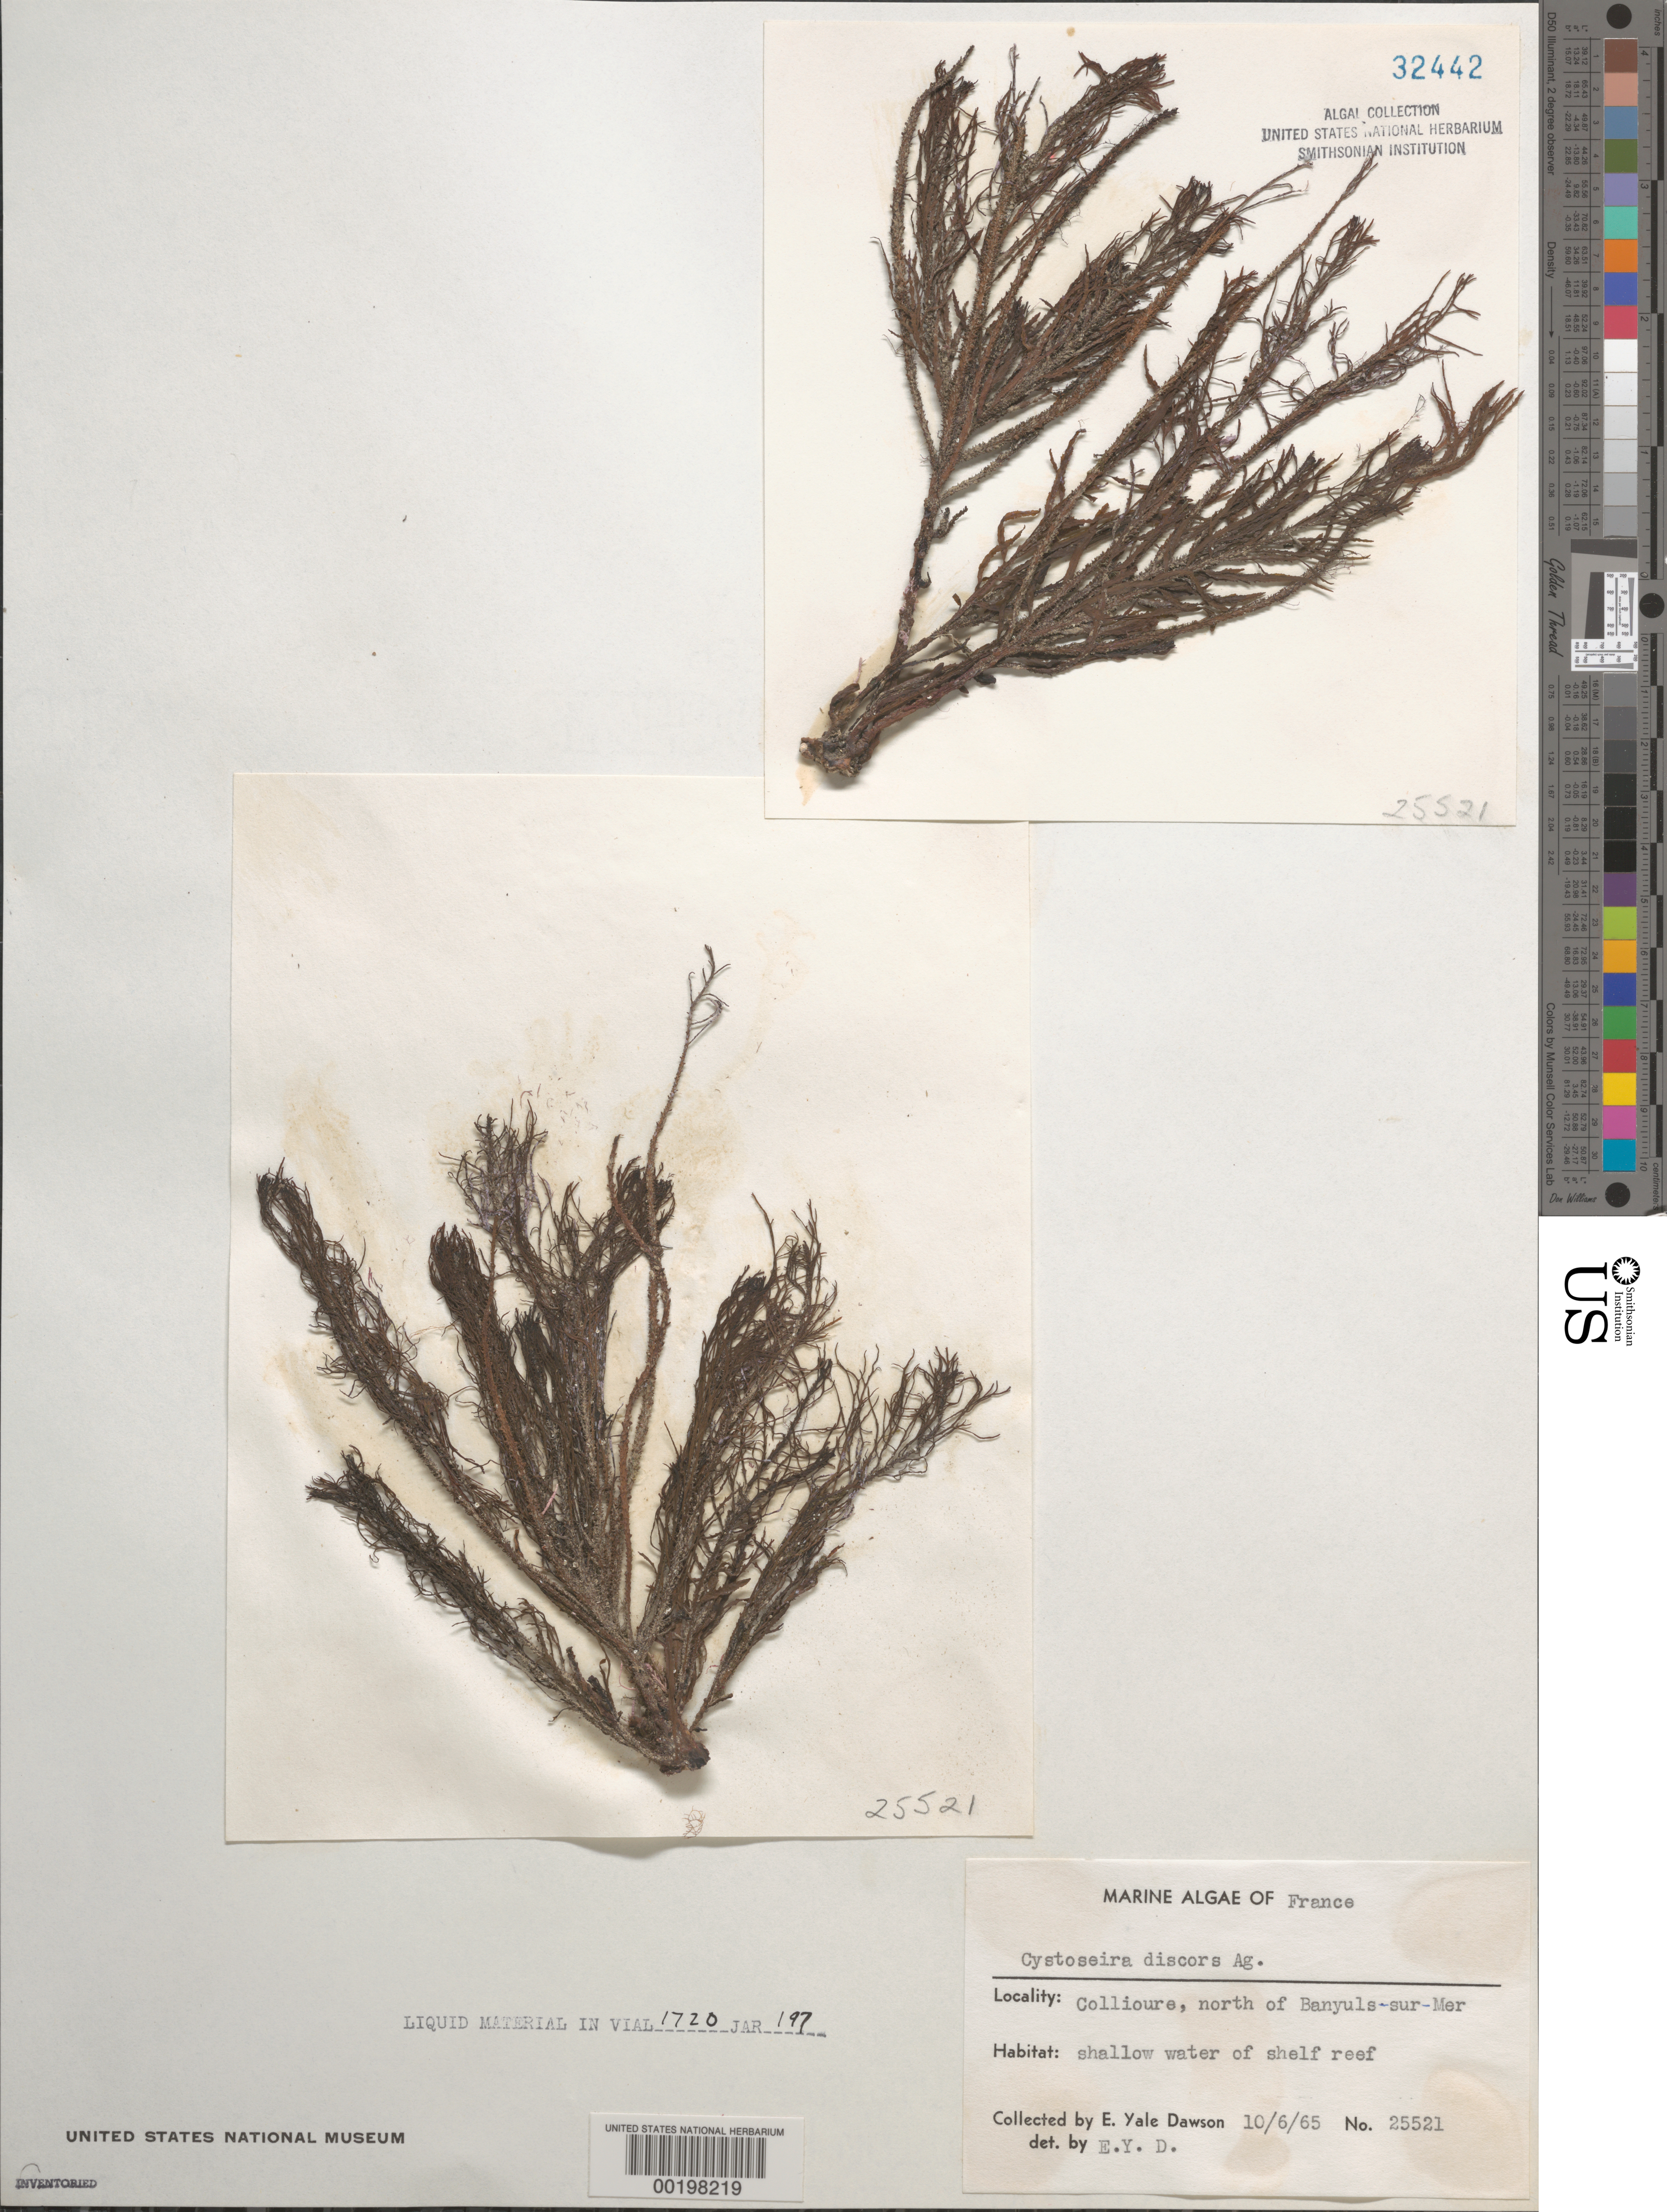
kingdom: Chromista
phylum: Ochrophyta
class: Phaeophyceae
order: Fucales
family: Sargassaceae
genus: Cystoseira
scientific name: Cystoseira foeniculacea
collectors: E. Y. Dawson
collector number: EYD 25521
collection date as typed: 06 Oct 1965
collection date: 1965-10-06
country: France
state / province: Occitanie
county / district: Pyrénées-Orientales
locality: Collioure, north of Banyuls-sur-Mer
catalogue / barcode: US 32442